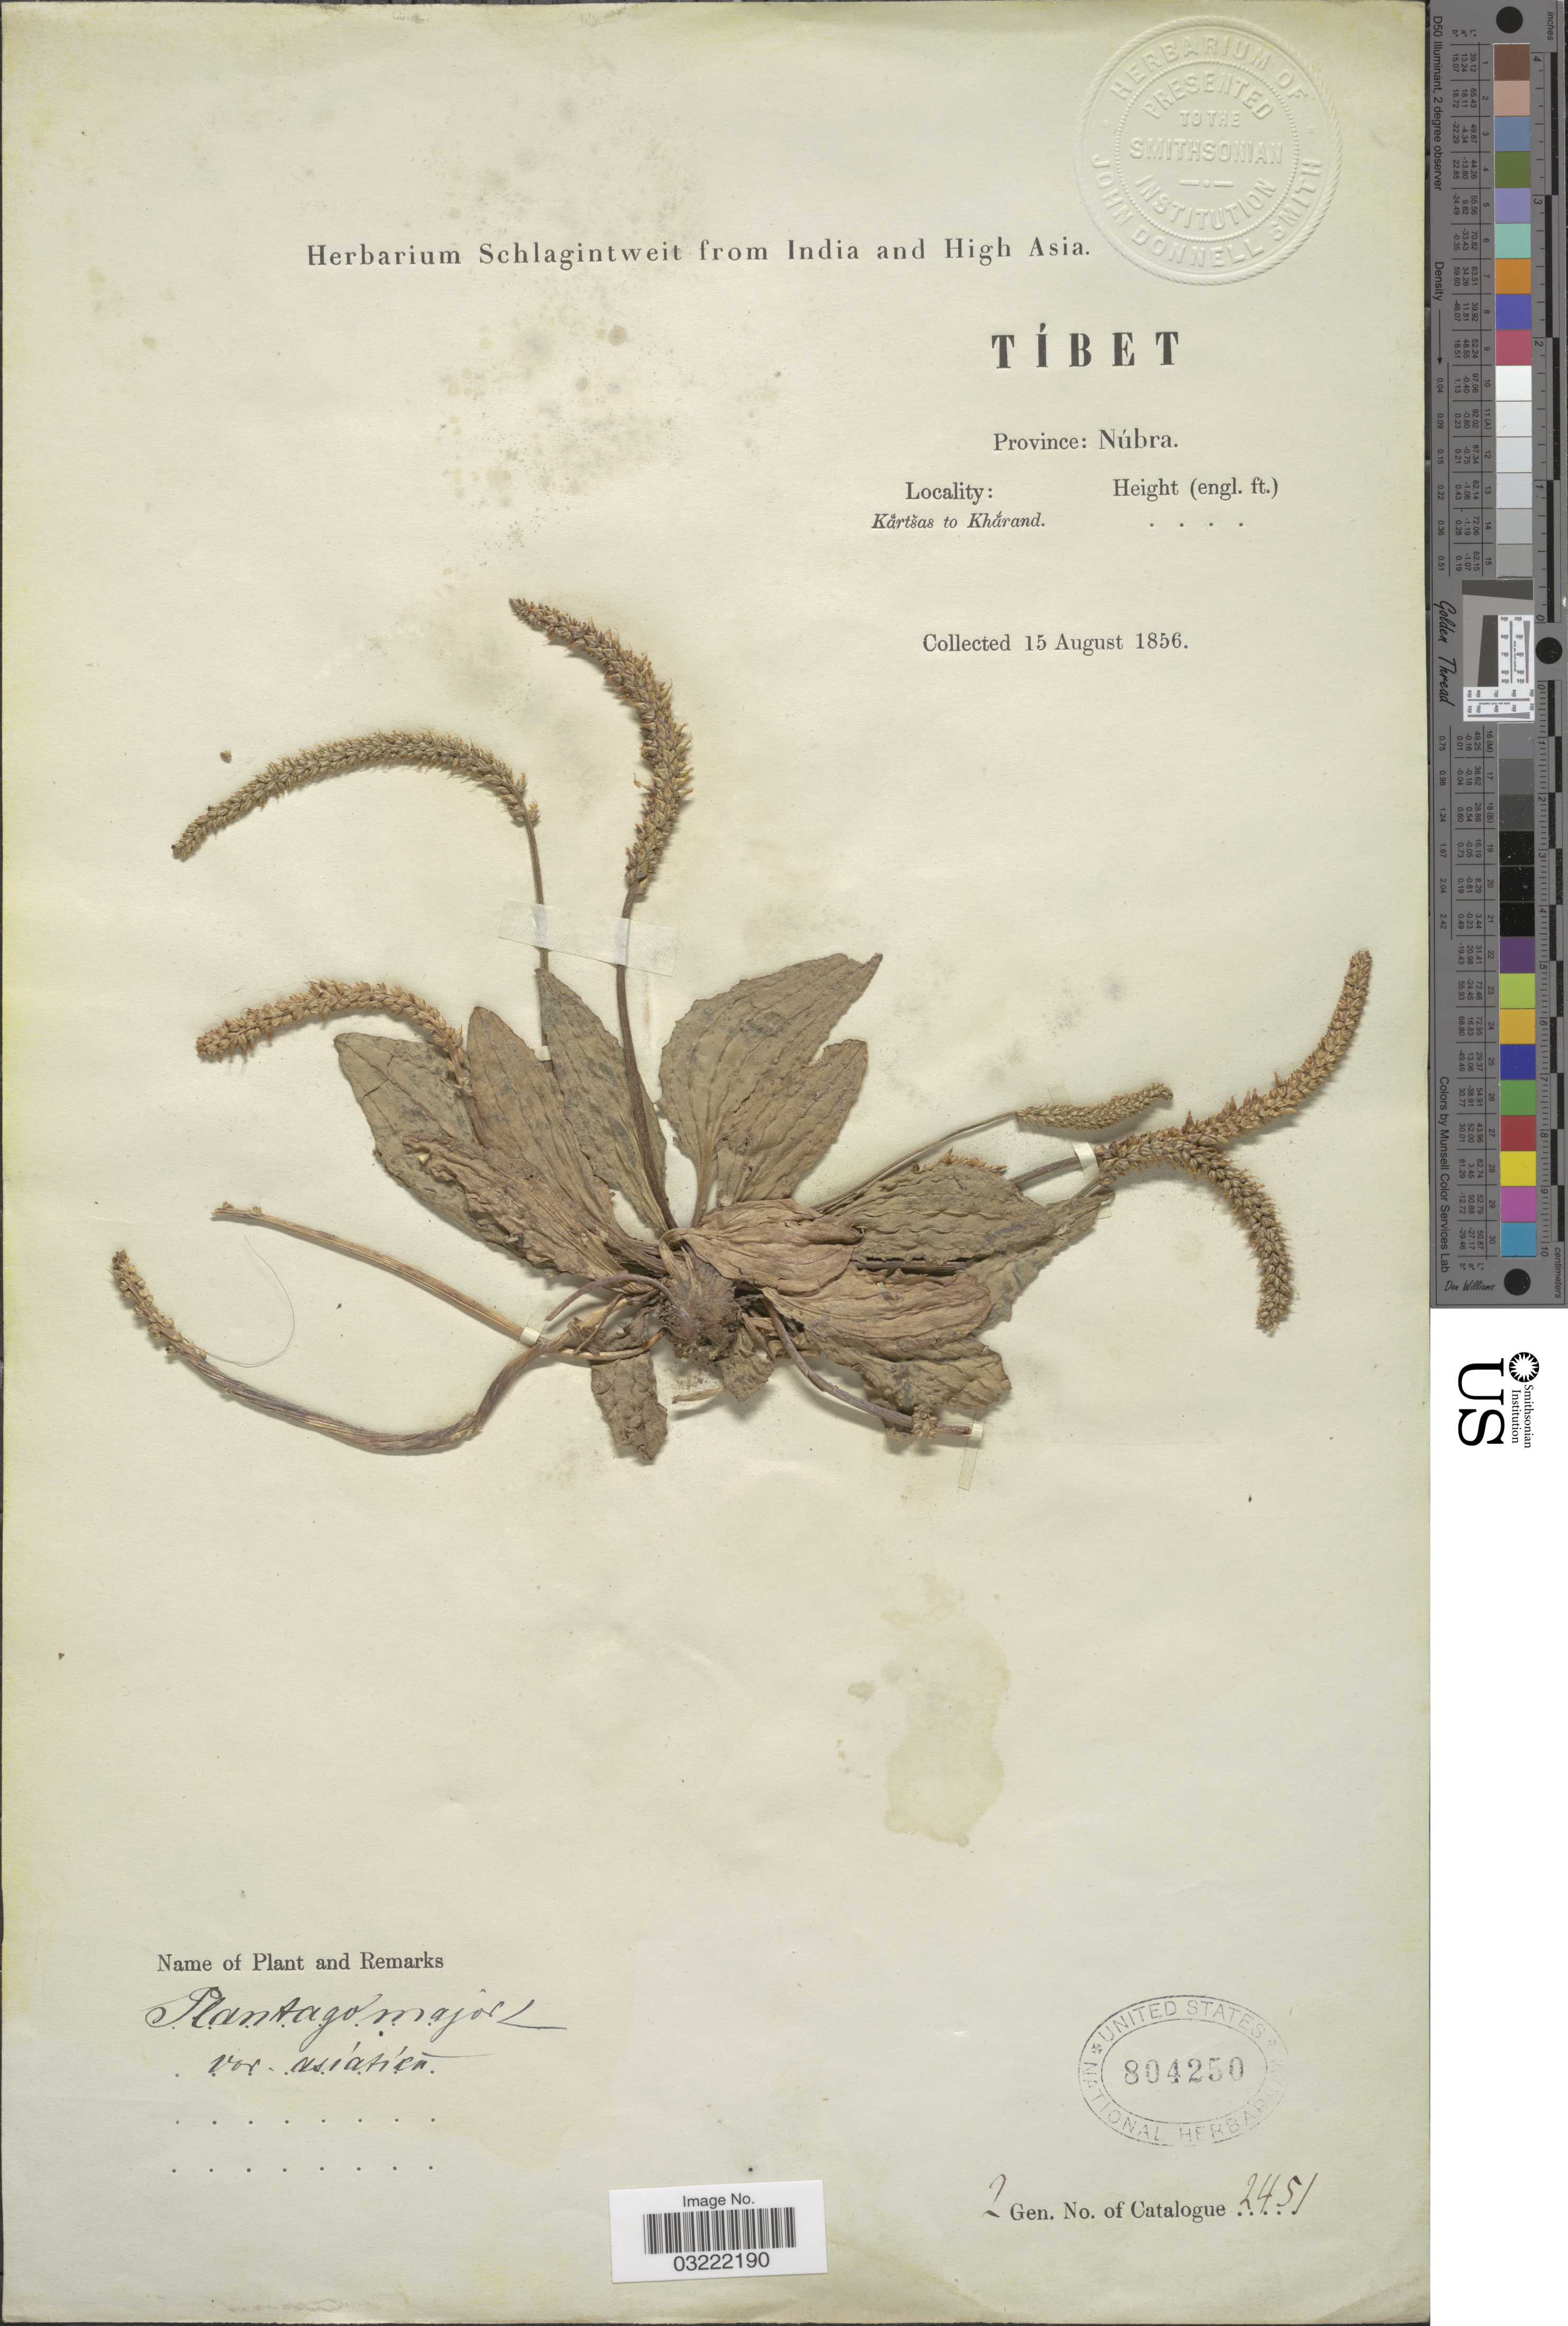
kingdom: Plantae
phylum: Tracheophyta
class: Magnoliopsida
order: Lamiales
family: Plantaginaceae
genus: Plantago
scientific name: Plantago major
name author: L.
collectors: ex herb. Schlagintweit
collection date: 1856-08-15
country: China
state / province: Xizang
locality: Tíbet. Province: Núbra. Kártšas to Khárand.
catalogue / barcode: US 804250